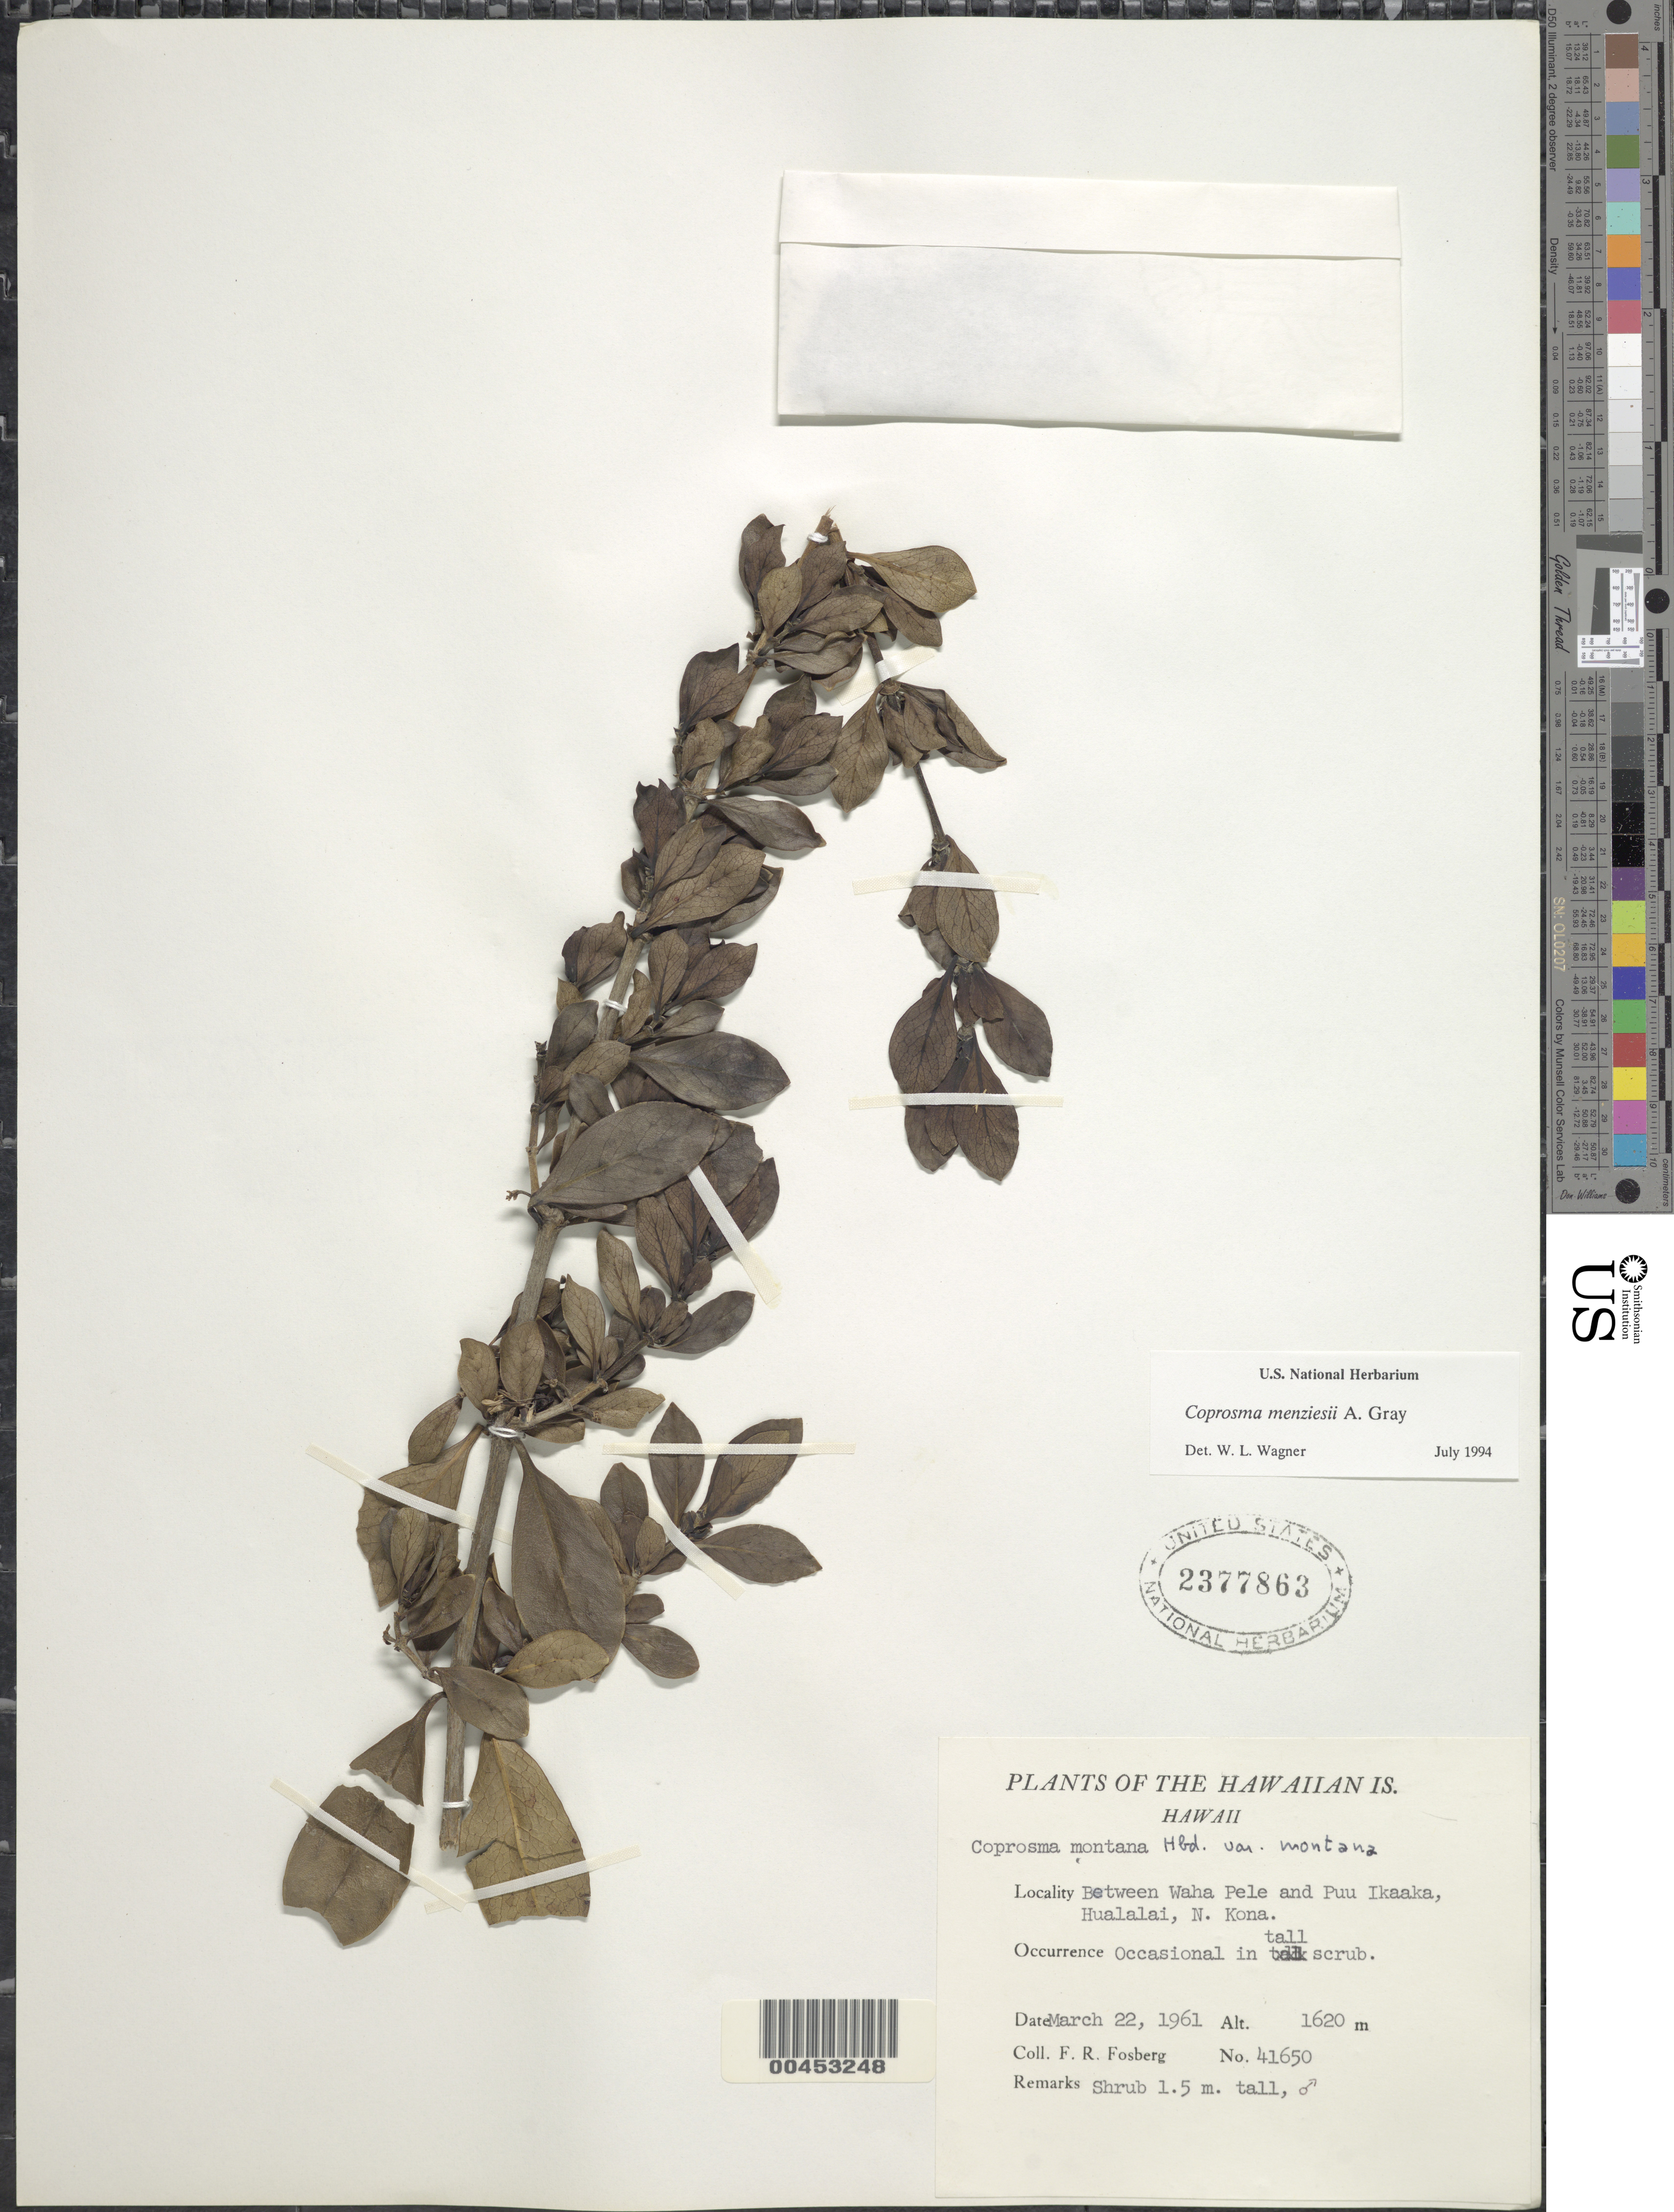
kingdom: Plantae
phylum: Tracheophyta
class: Magnoliopsida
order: Gentianales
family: Rubiaceae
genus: Coprosma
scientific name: Coprosma menziesii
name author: A. Gray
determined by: Wagner, W. L., (BOT), Smithsonian Institution - National Museum of Natural History (UNITED STATES)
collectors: F. R. Fosberg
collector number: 41650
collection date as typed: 22 Mar 1961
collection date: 1961-03-22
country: United States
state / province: Hawaii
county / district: Hawaii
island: Hawaii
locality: Between Waha Pele & Puu Ikaaka, Hualalai, N Kona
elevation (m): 1620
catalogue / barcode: US 2377863